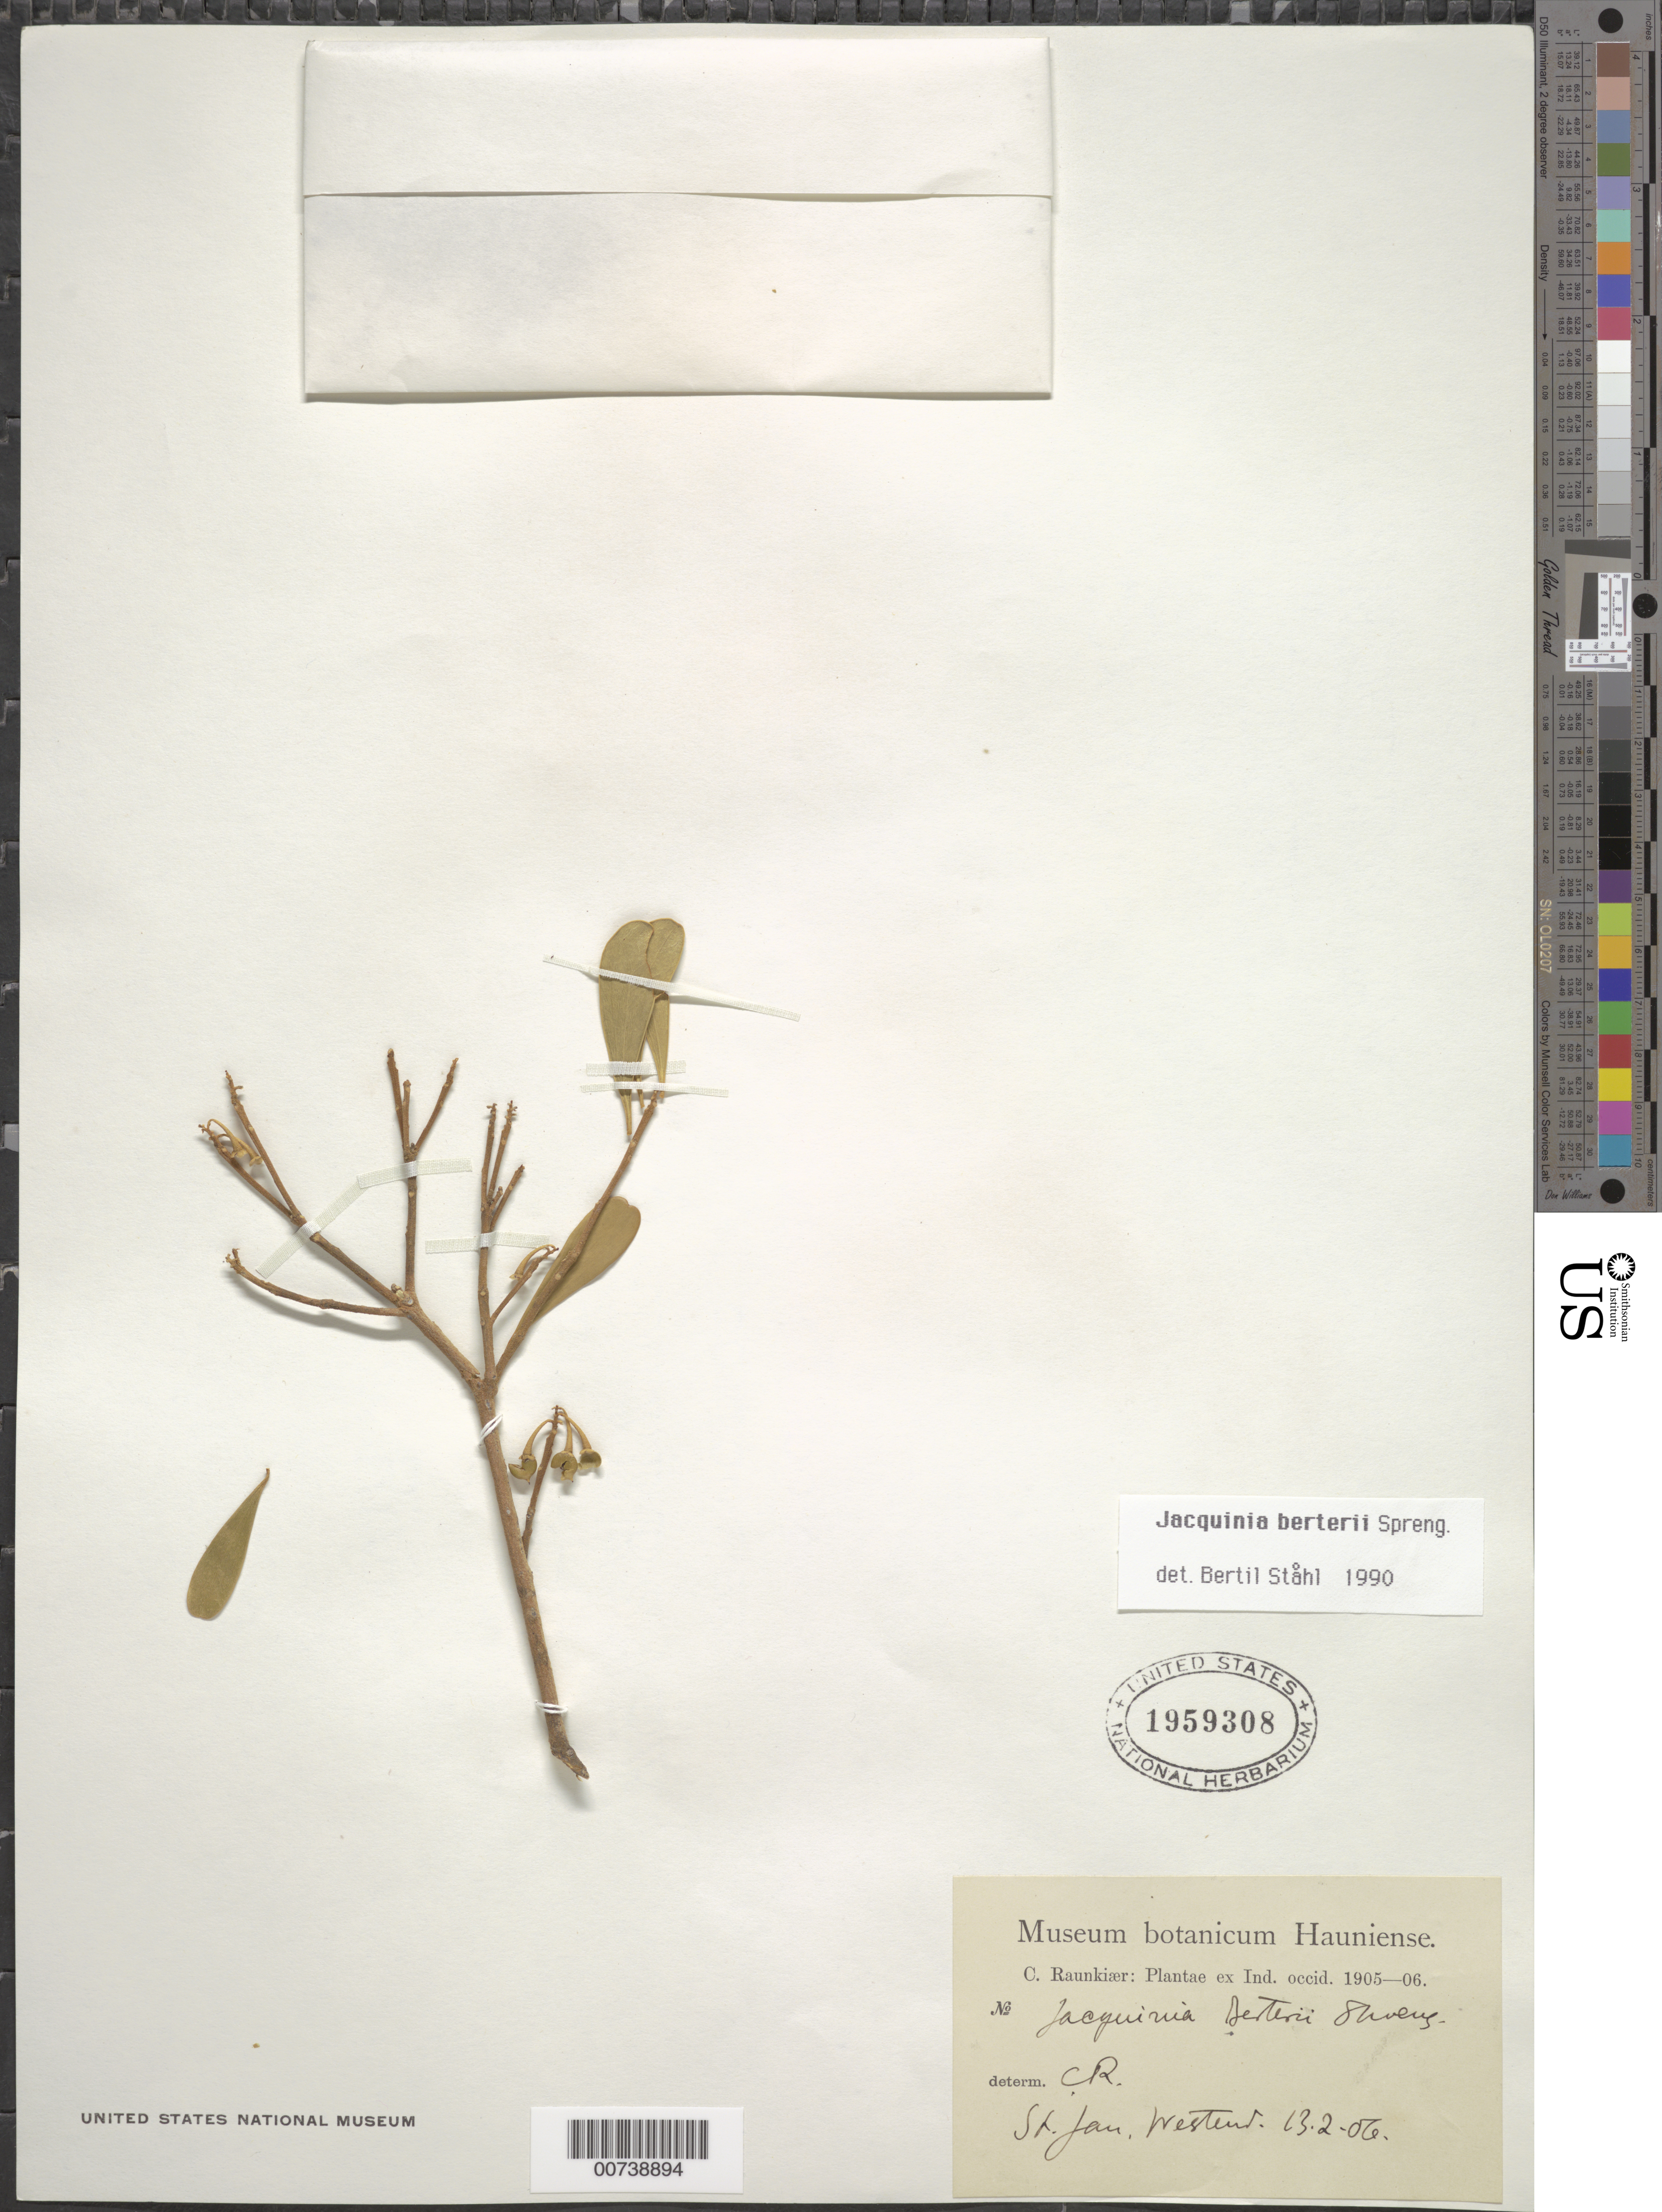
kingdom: Plantae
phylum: Tracheophyta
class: Magnoliopsida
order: Ericales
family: Primulaceae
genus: Jacquinia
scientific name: Jacquinia berteroi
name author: Spreng.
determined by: Ståhl, B.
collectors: C. Raunkiær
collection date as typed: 13 Feb 1906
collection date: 1906-02-13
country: U.S. Virgin Islands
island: St. John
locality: West end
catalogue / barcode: US 1959308